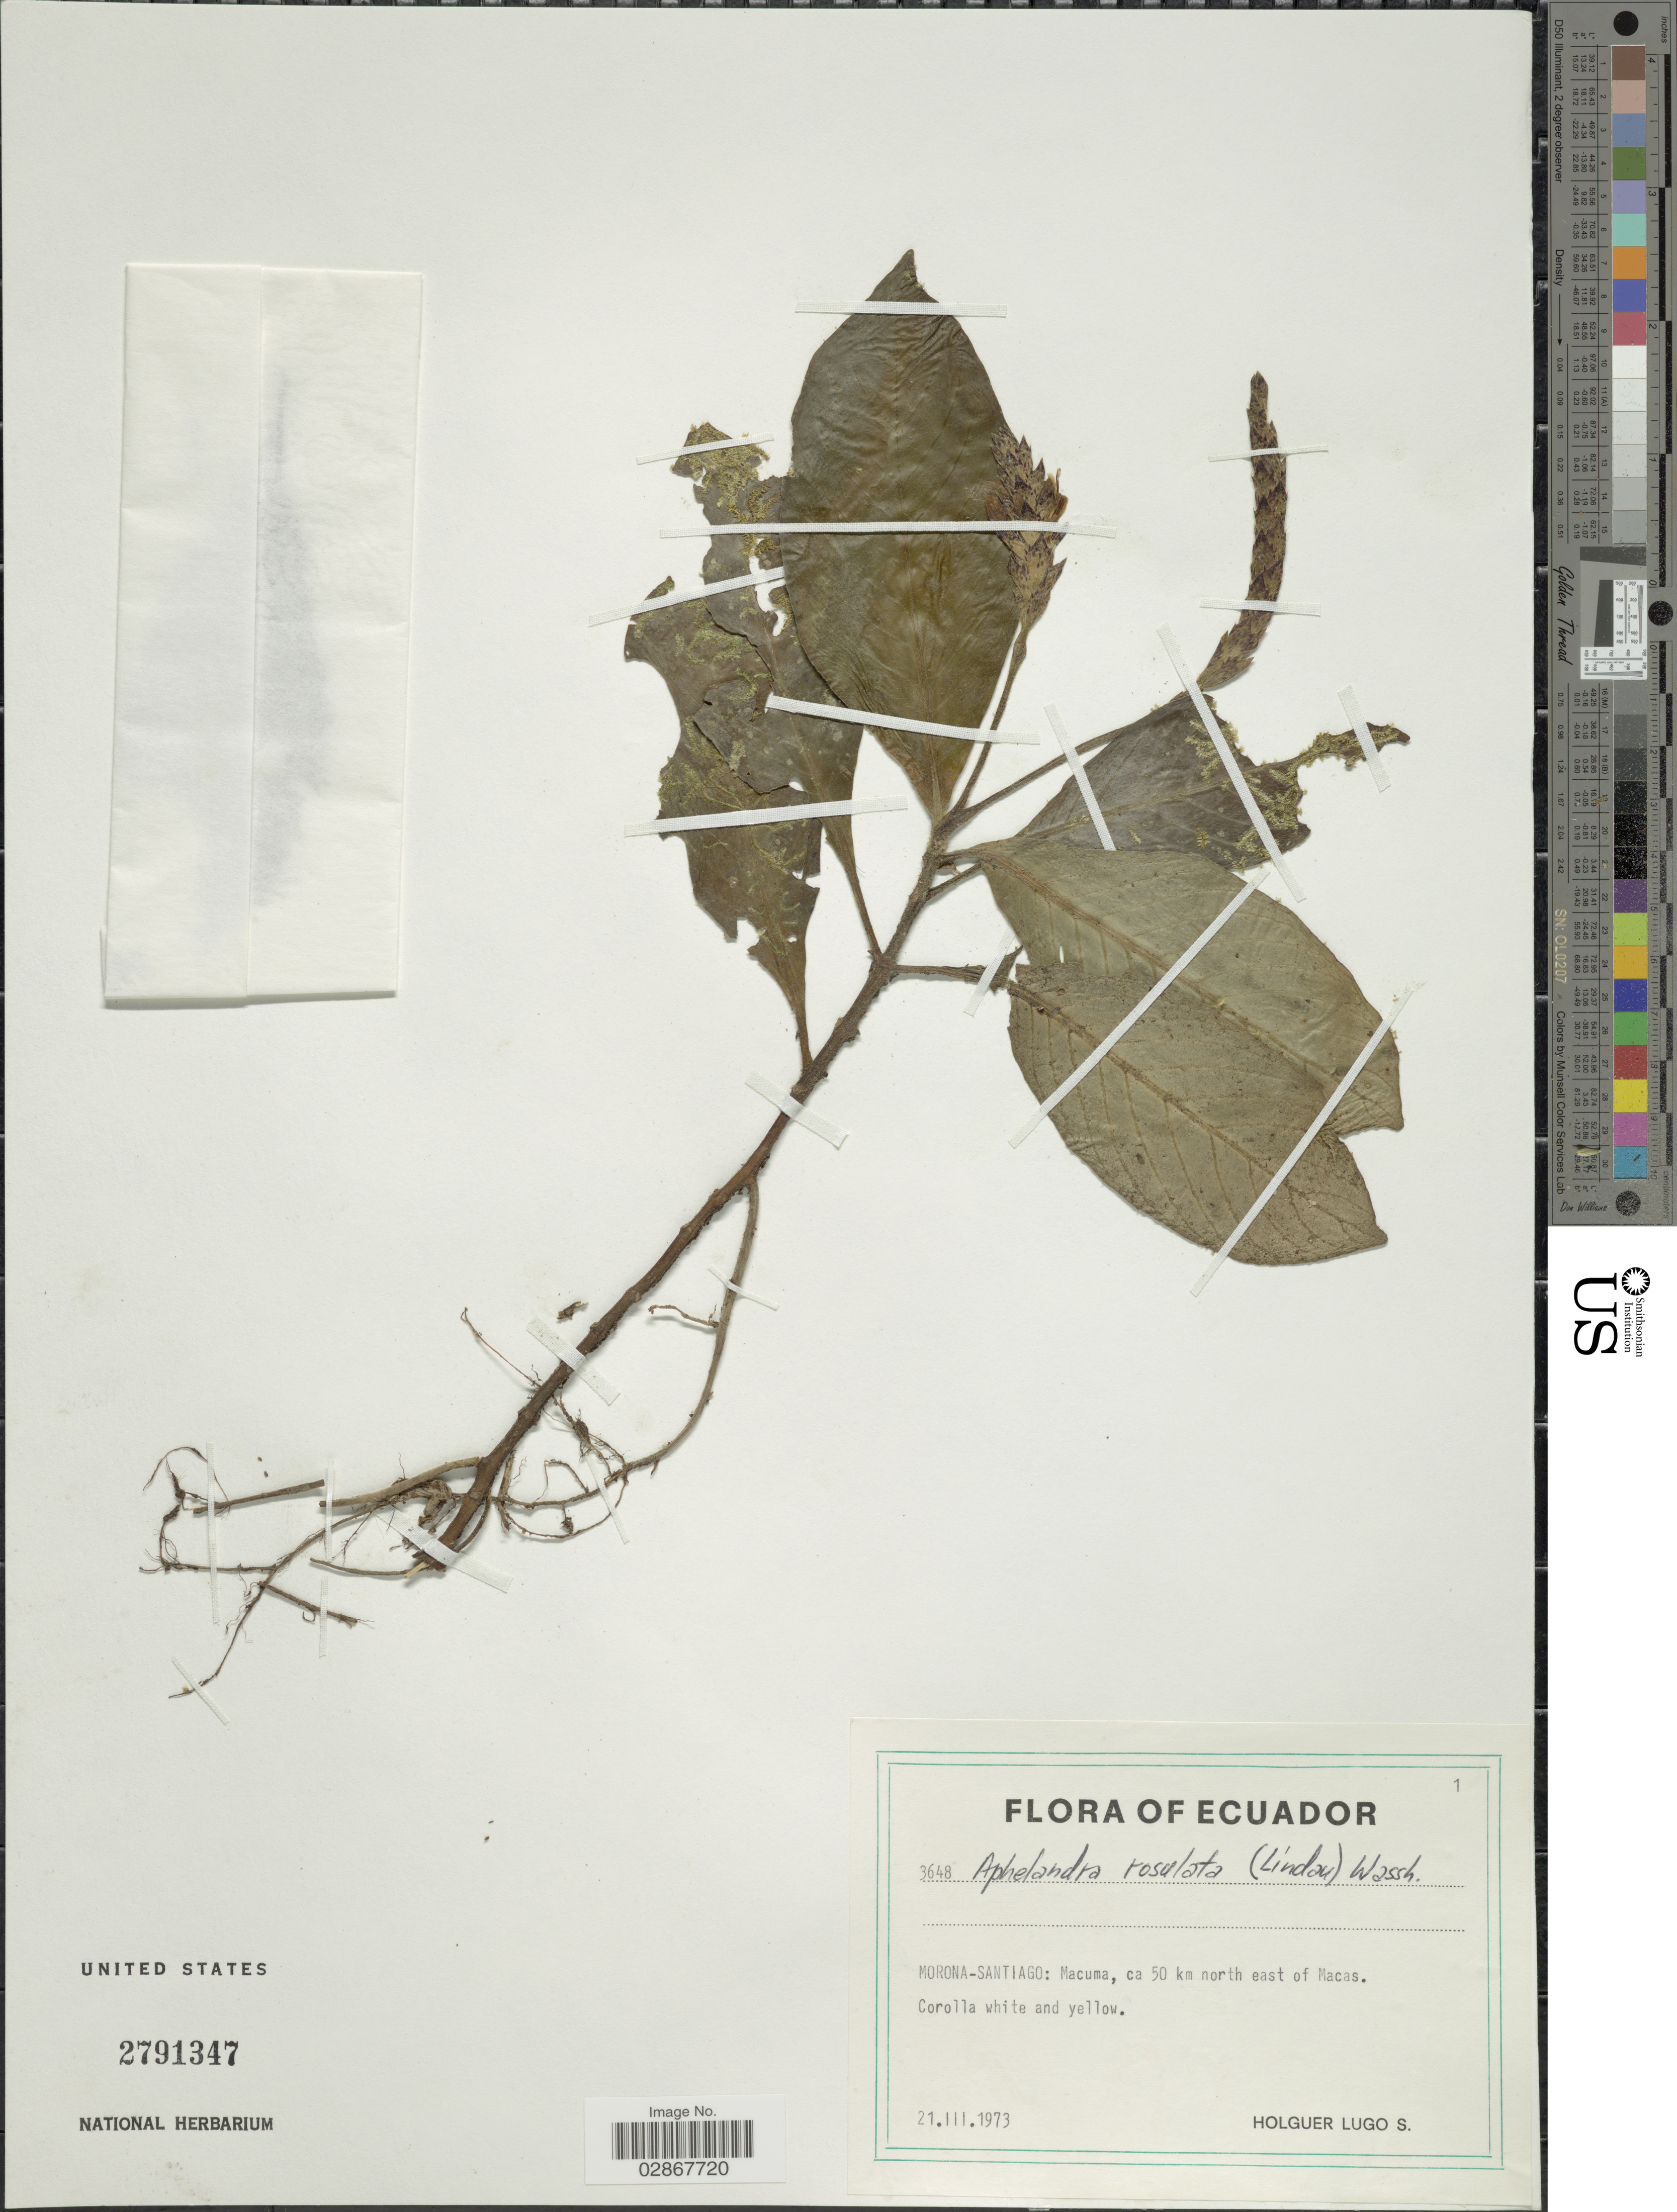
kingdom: Plantae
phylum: Tracheophyta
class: Magnoliopsida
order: Lamiales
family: Acanthaceae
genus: Aphelandra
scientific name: Aphelandra rosulata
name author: (Lindau) Wassh.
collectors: H. Lugo S.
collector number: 3648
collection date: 1973-03-21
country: Ecuador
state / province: Morona-Santiago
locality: Macuma, ca 50 km north east of Macas.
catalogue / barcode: US 2791347